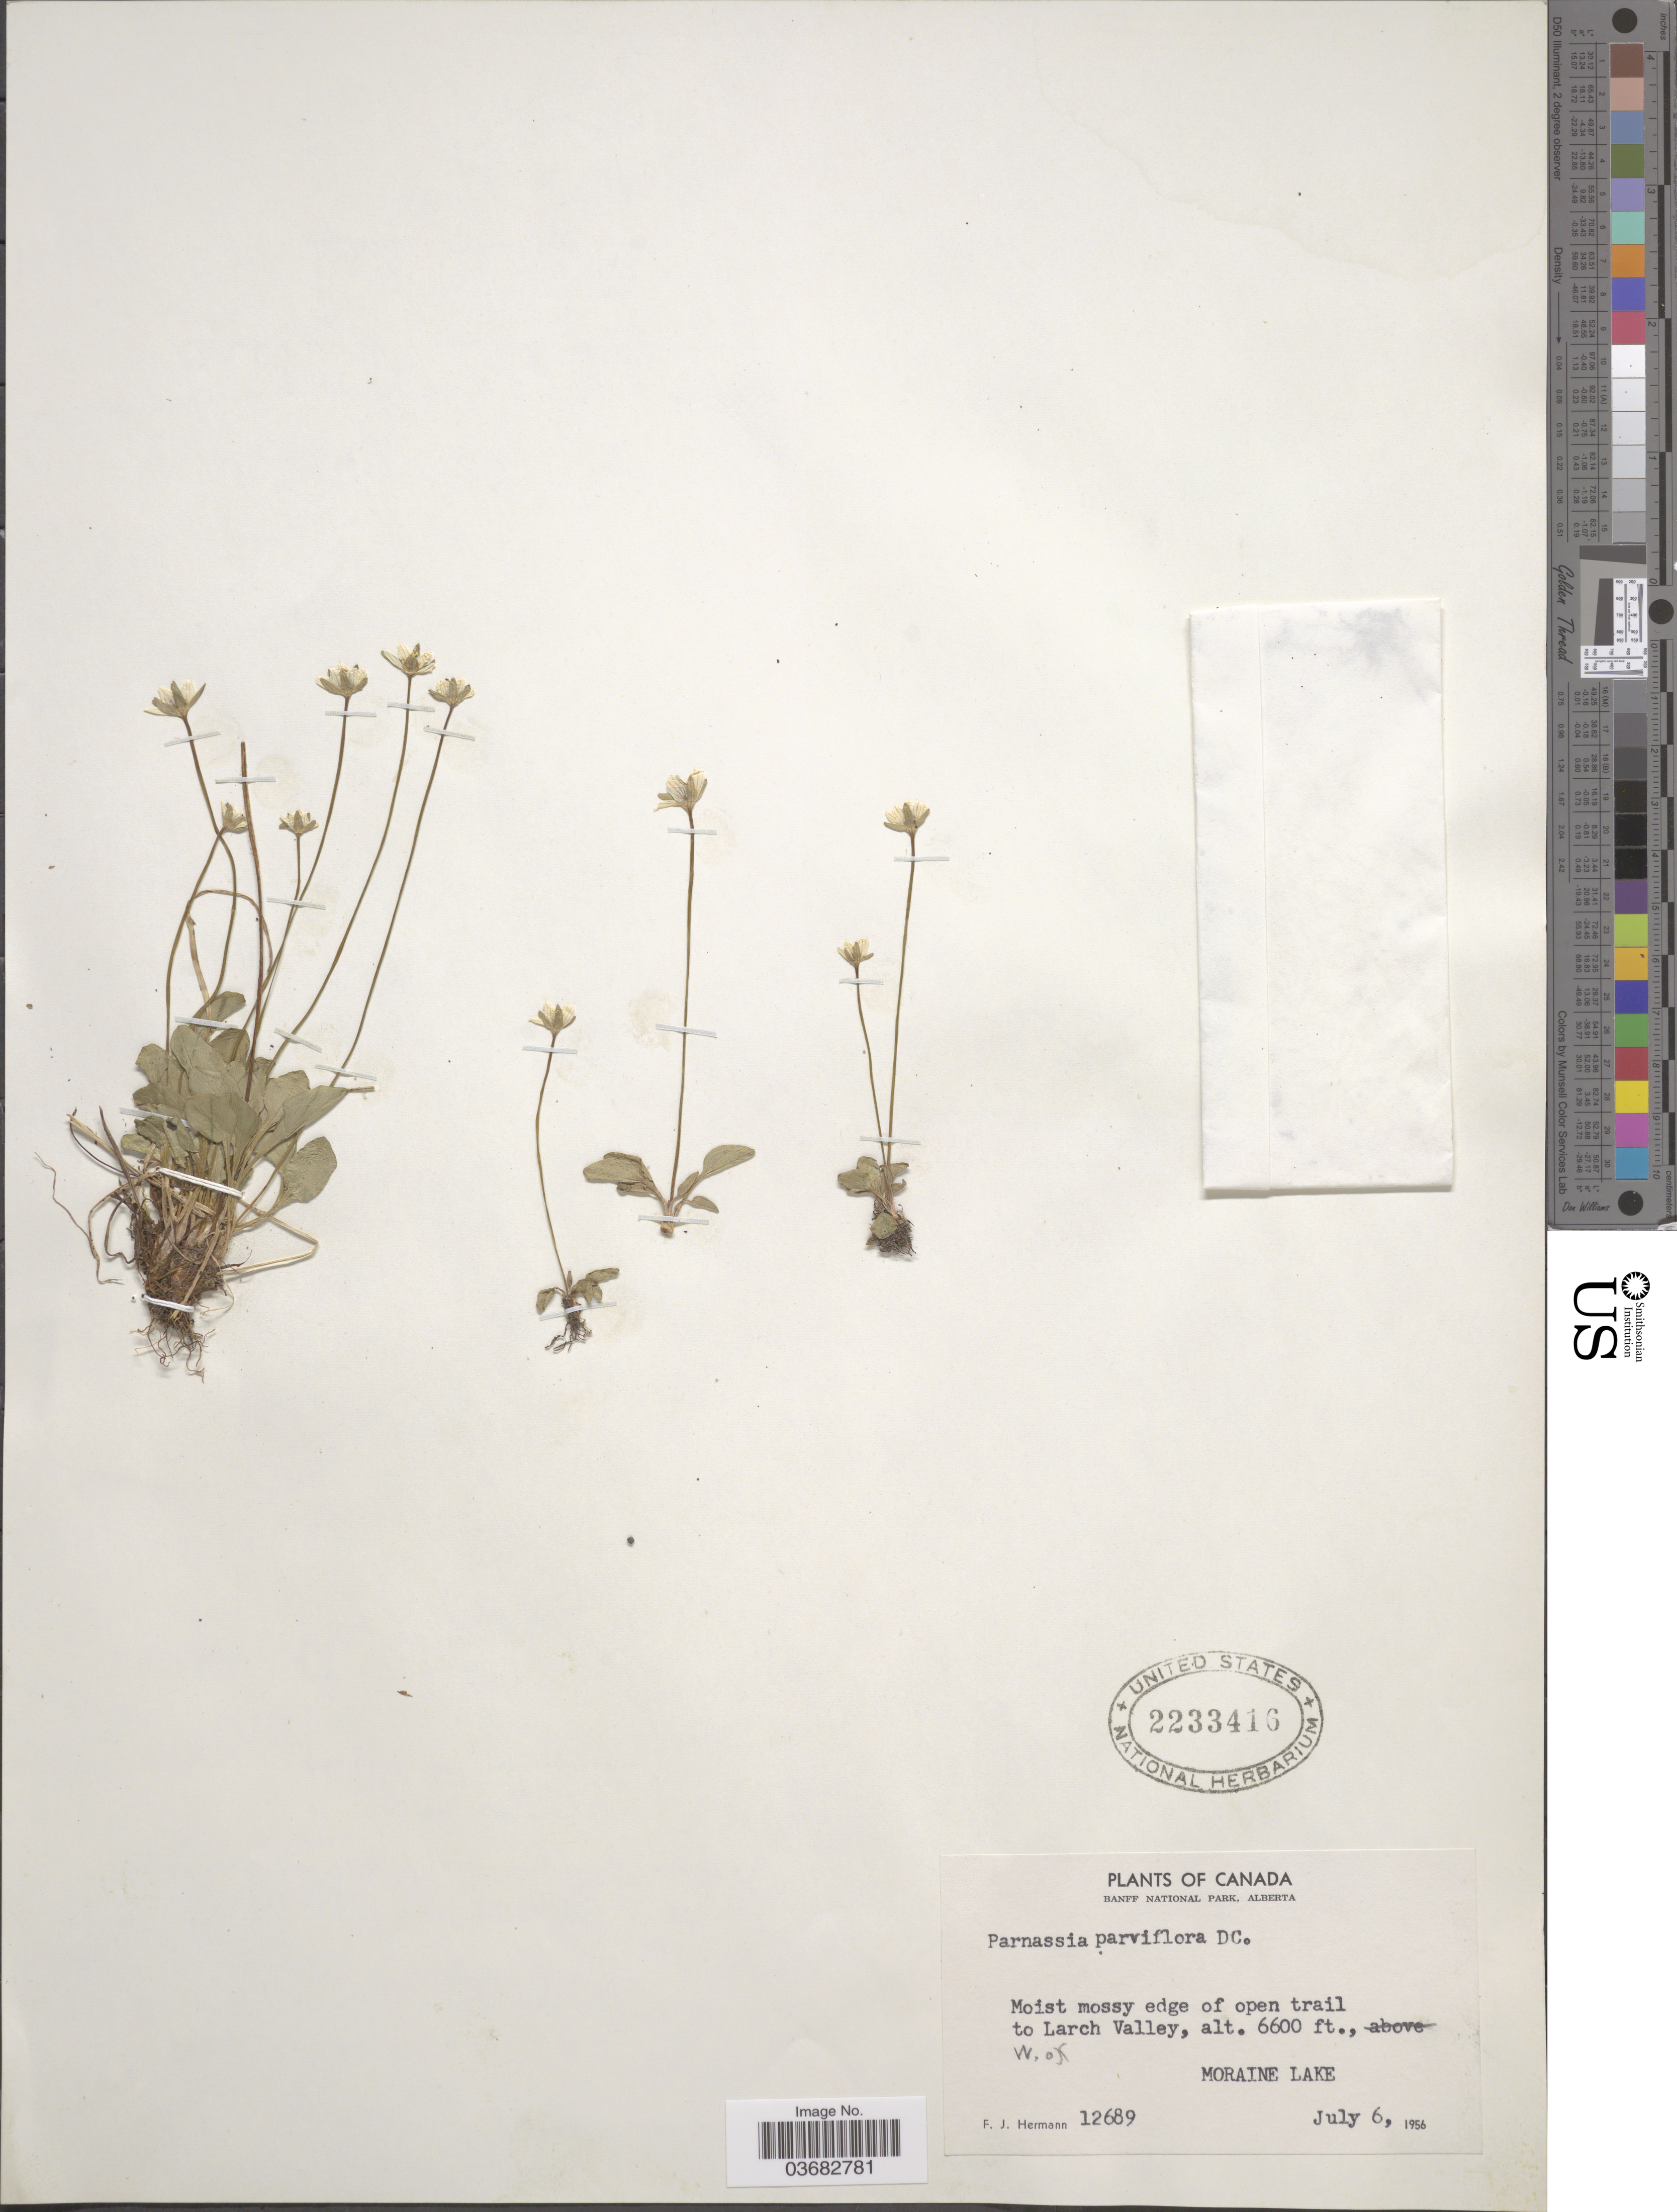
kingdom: Plantae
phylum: Tracheophyta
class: Magnoliopsida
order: Celastrales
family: Parnassiaceae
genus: Parnassia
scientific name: Parnassia parviflora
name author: DC.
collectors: F. J. Hermann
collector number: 12689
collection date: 1956-07-06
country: Canada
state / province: Alberta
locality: Banff National Park. Moist mossy edge of open trail to Larch Valley, W. of Moraine Lake.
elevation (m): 2012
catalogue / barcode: US 2233416